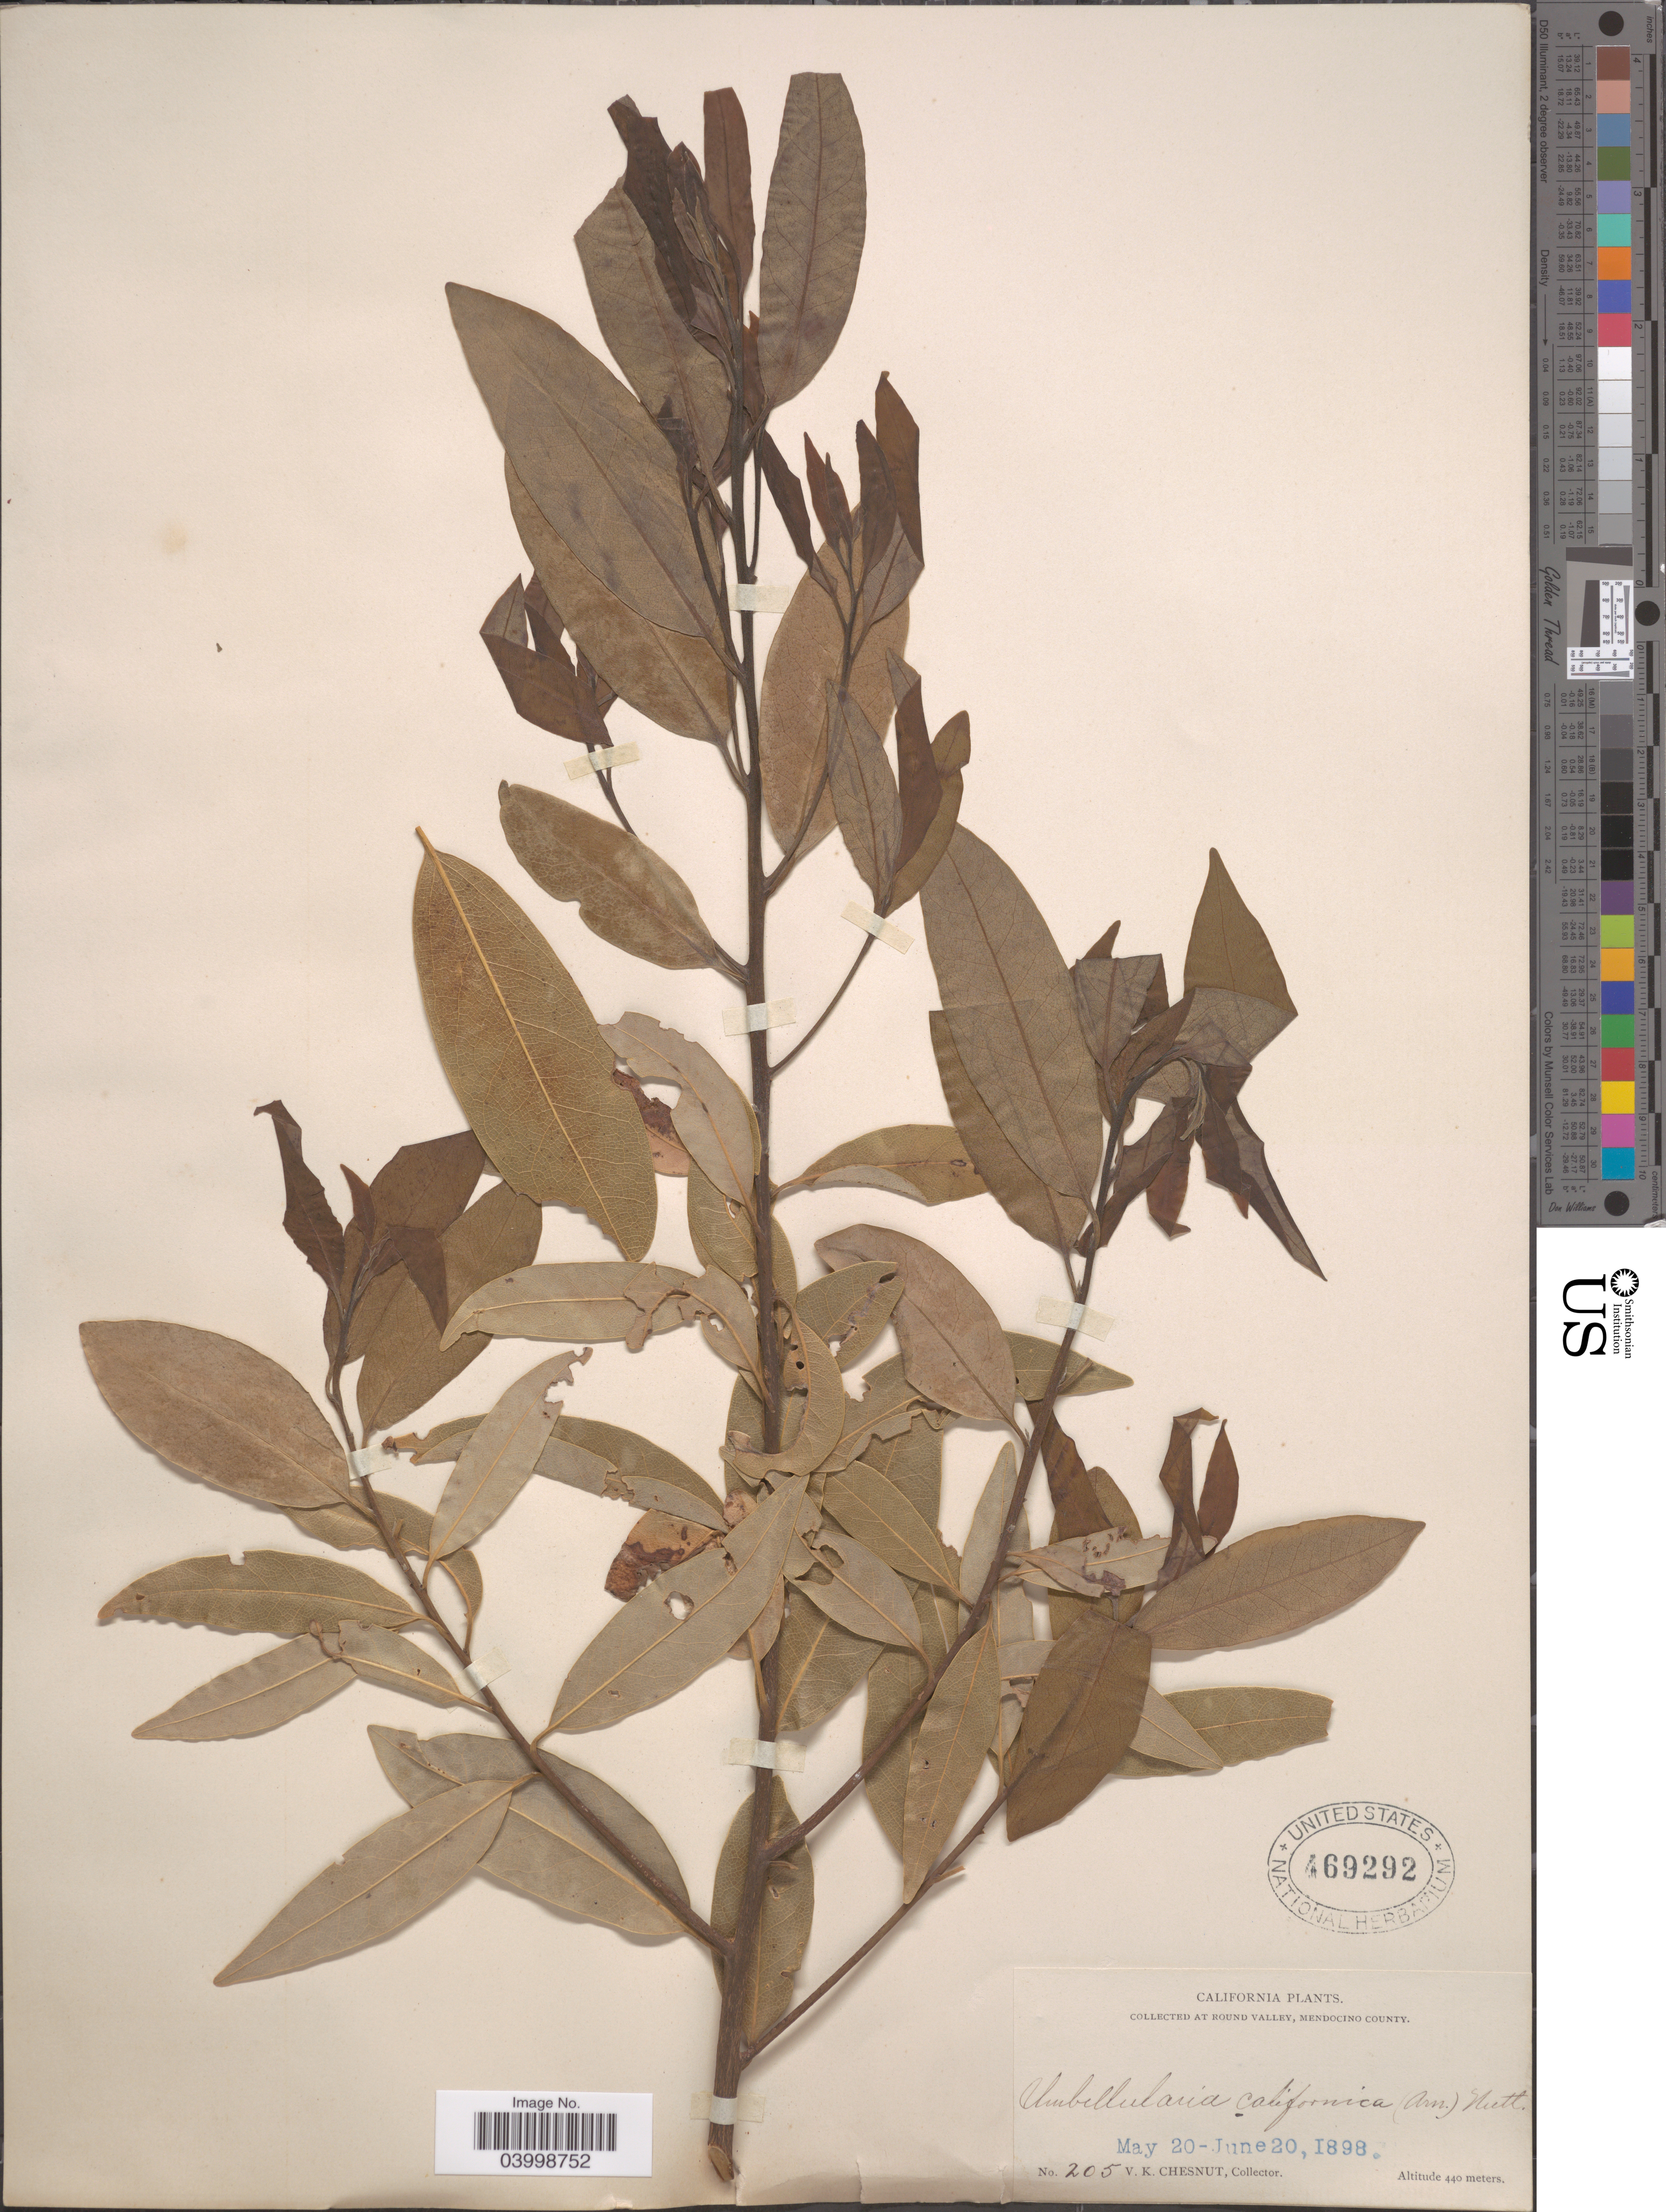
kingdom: Plantae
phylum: Tracheophyta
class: Magnoliopsida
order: Laurales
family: Lauraceae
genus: Umbellularia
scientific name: Umbellularia californica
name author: (Hook. & Arn.) Nutt.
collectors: V. Chesnut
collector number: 205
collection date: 1898-05-20/1898-06-20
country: United States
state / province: California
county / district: Mendocino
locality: At Round Valley, Mendocino County.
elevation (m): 440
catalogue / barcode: US 469292